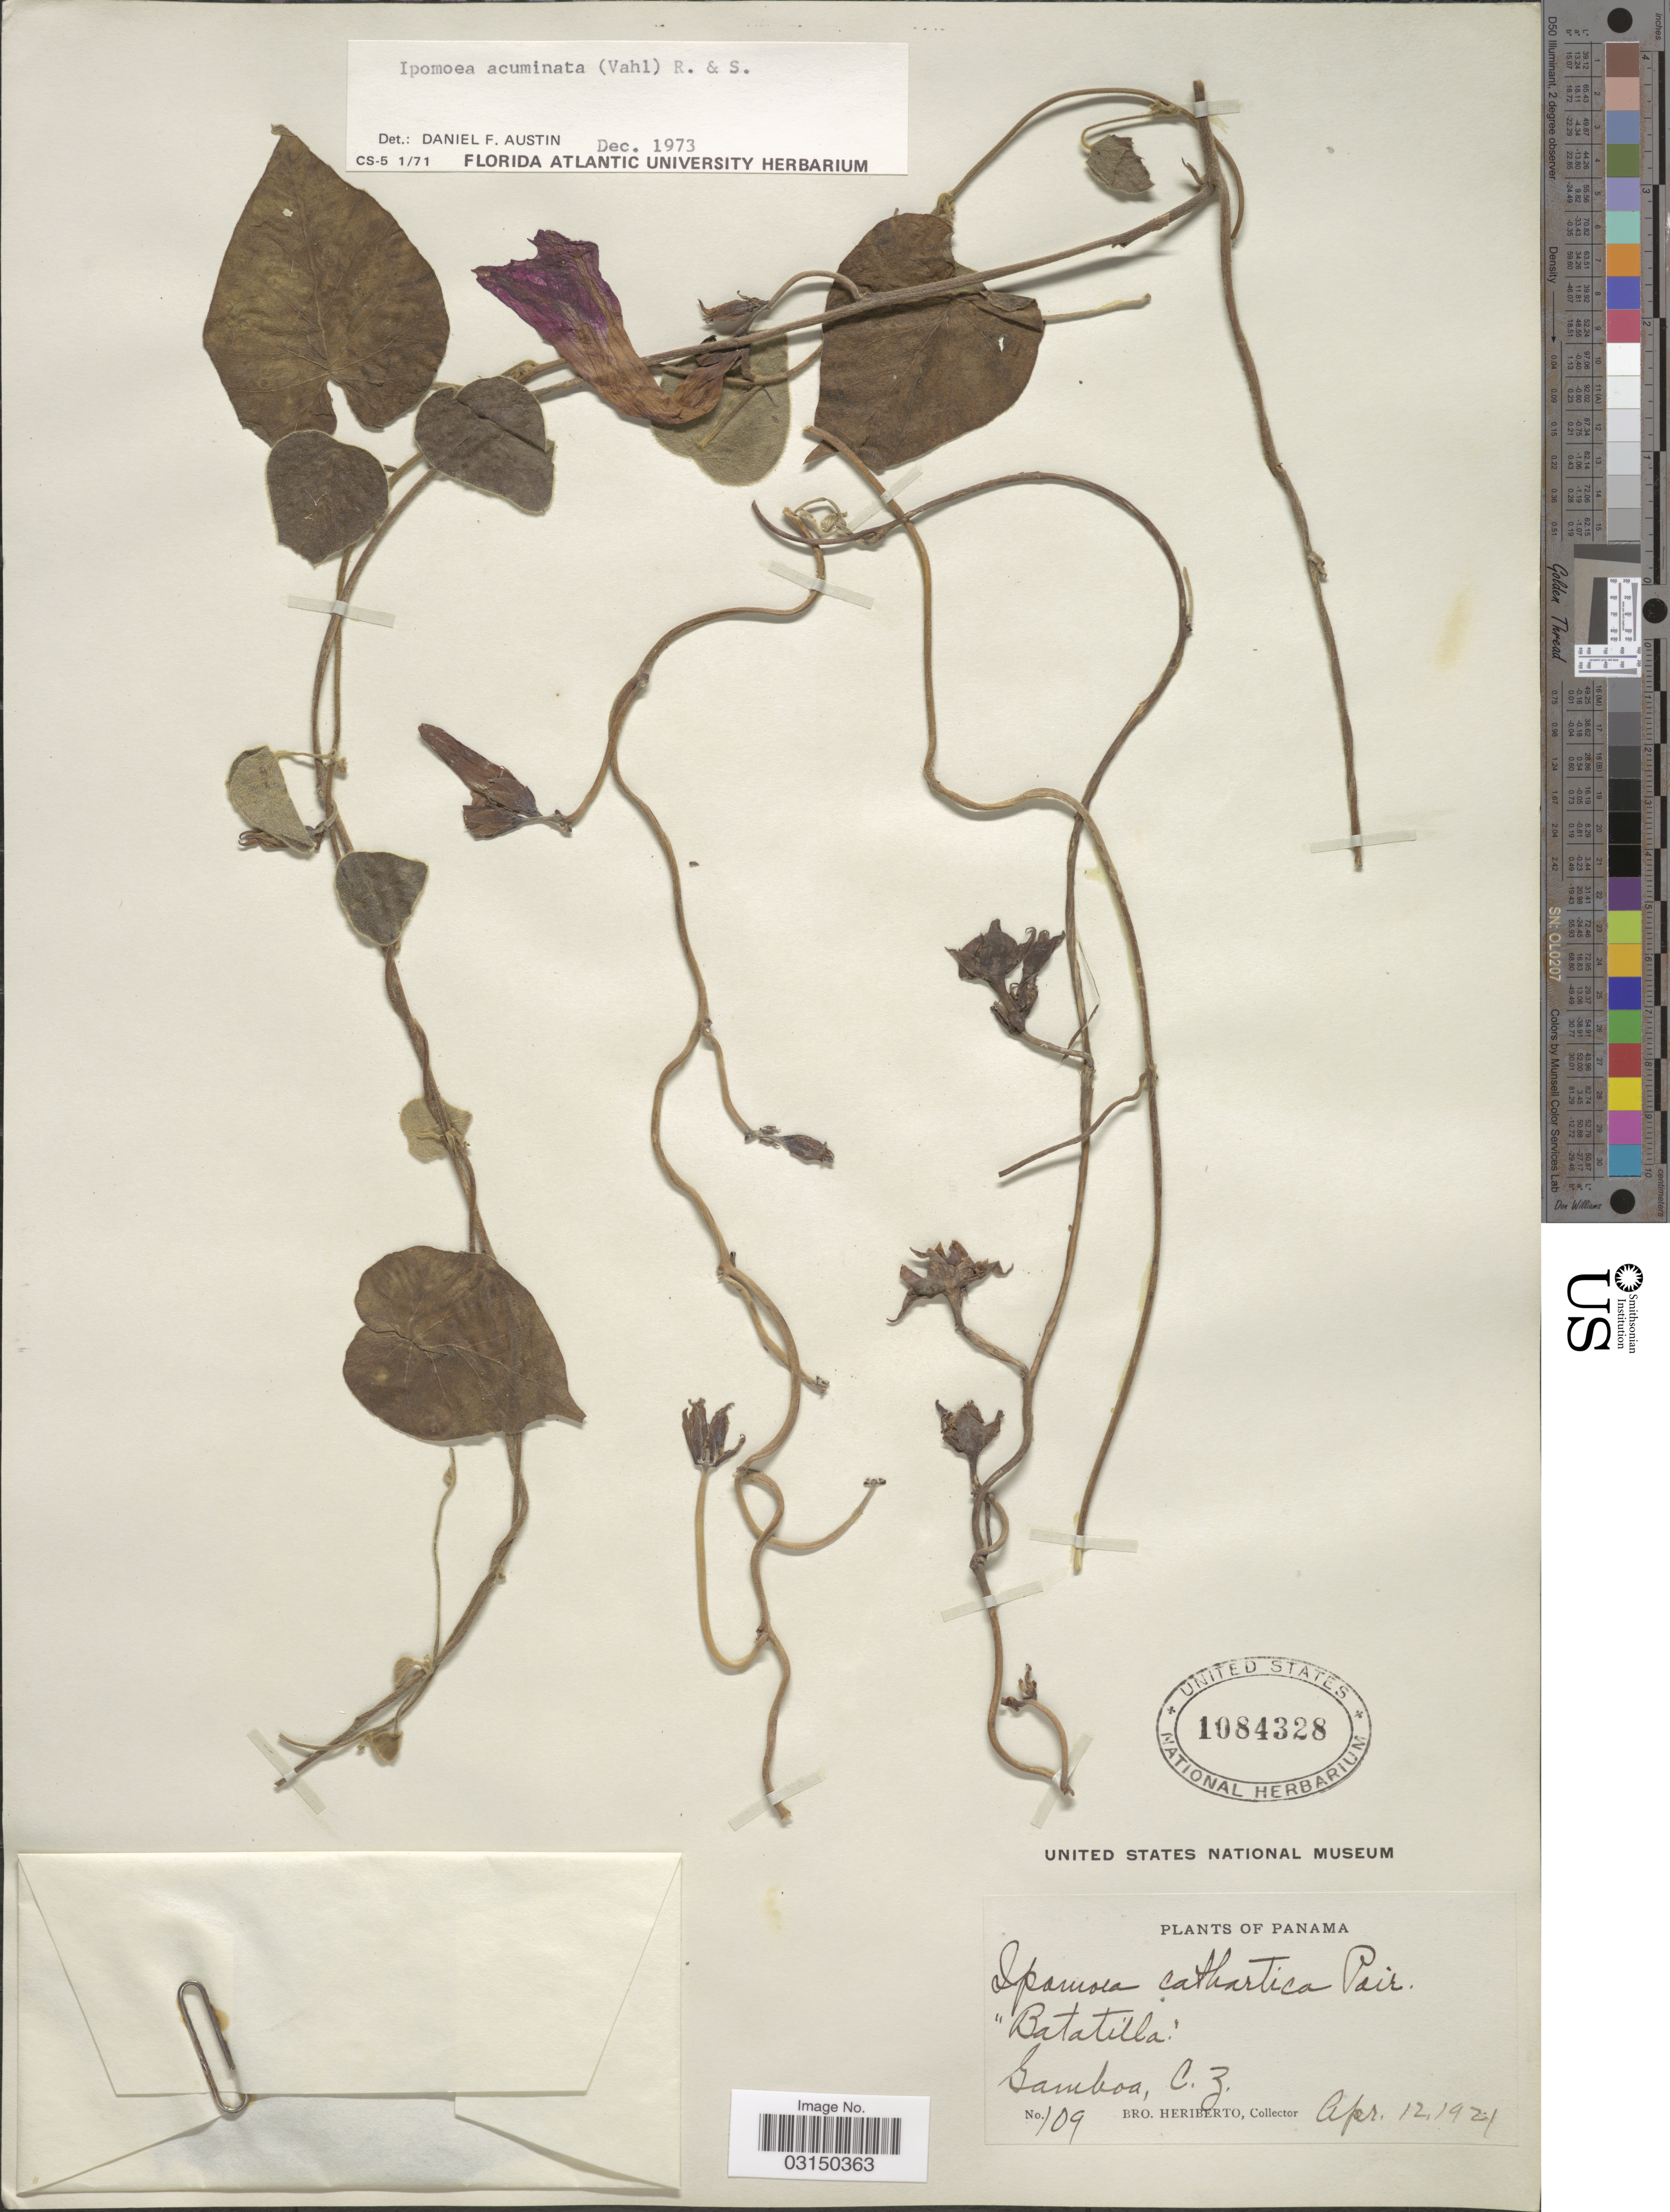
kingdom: Plantae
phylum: Tracheophyta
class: Magnoliopsida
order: Solanales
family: Convolvulaceae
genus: Ipomoea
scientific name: Ipomoea indica (Burm.) Merr. var. indica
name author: (Burm.) Merr.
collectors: B. Heriberto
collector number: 109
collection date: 1921-04-12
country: Panama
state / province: Colón / Panamá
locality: Samboa, C.Z.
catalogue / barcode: US 1084328